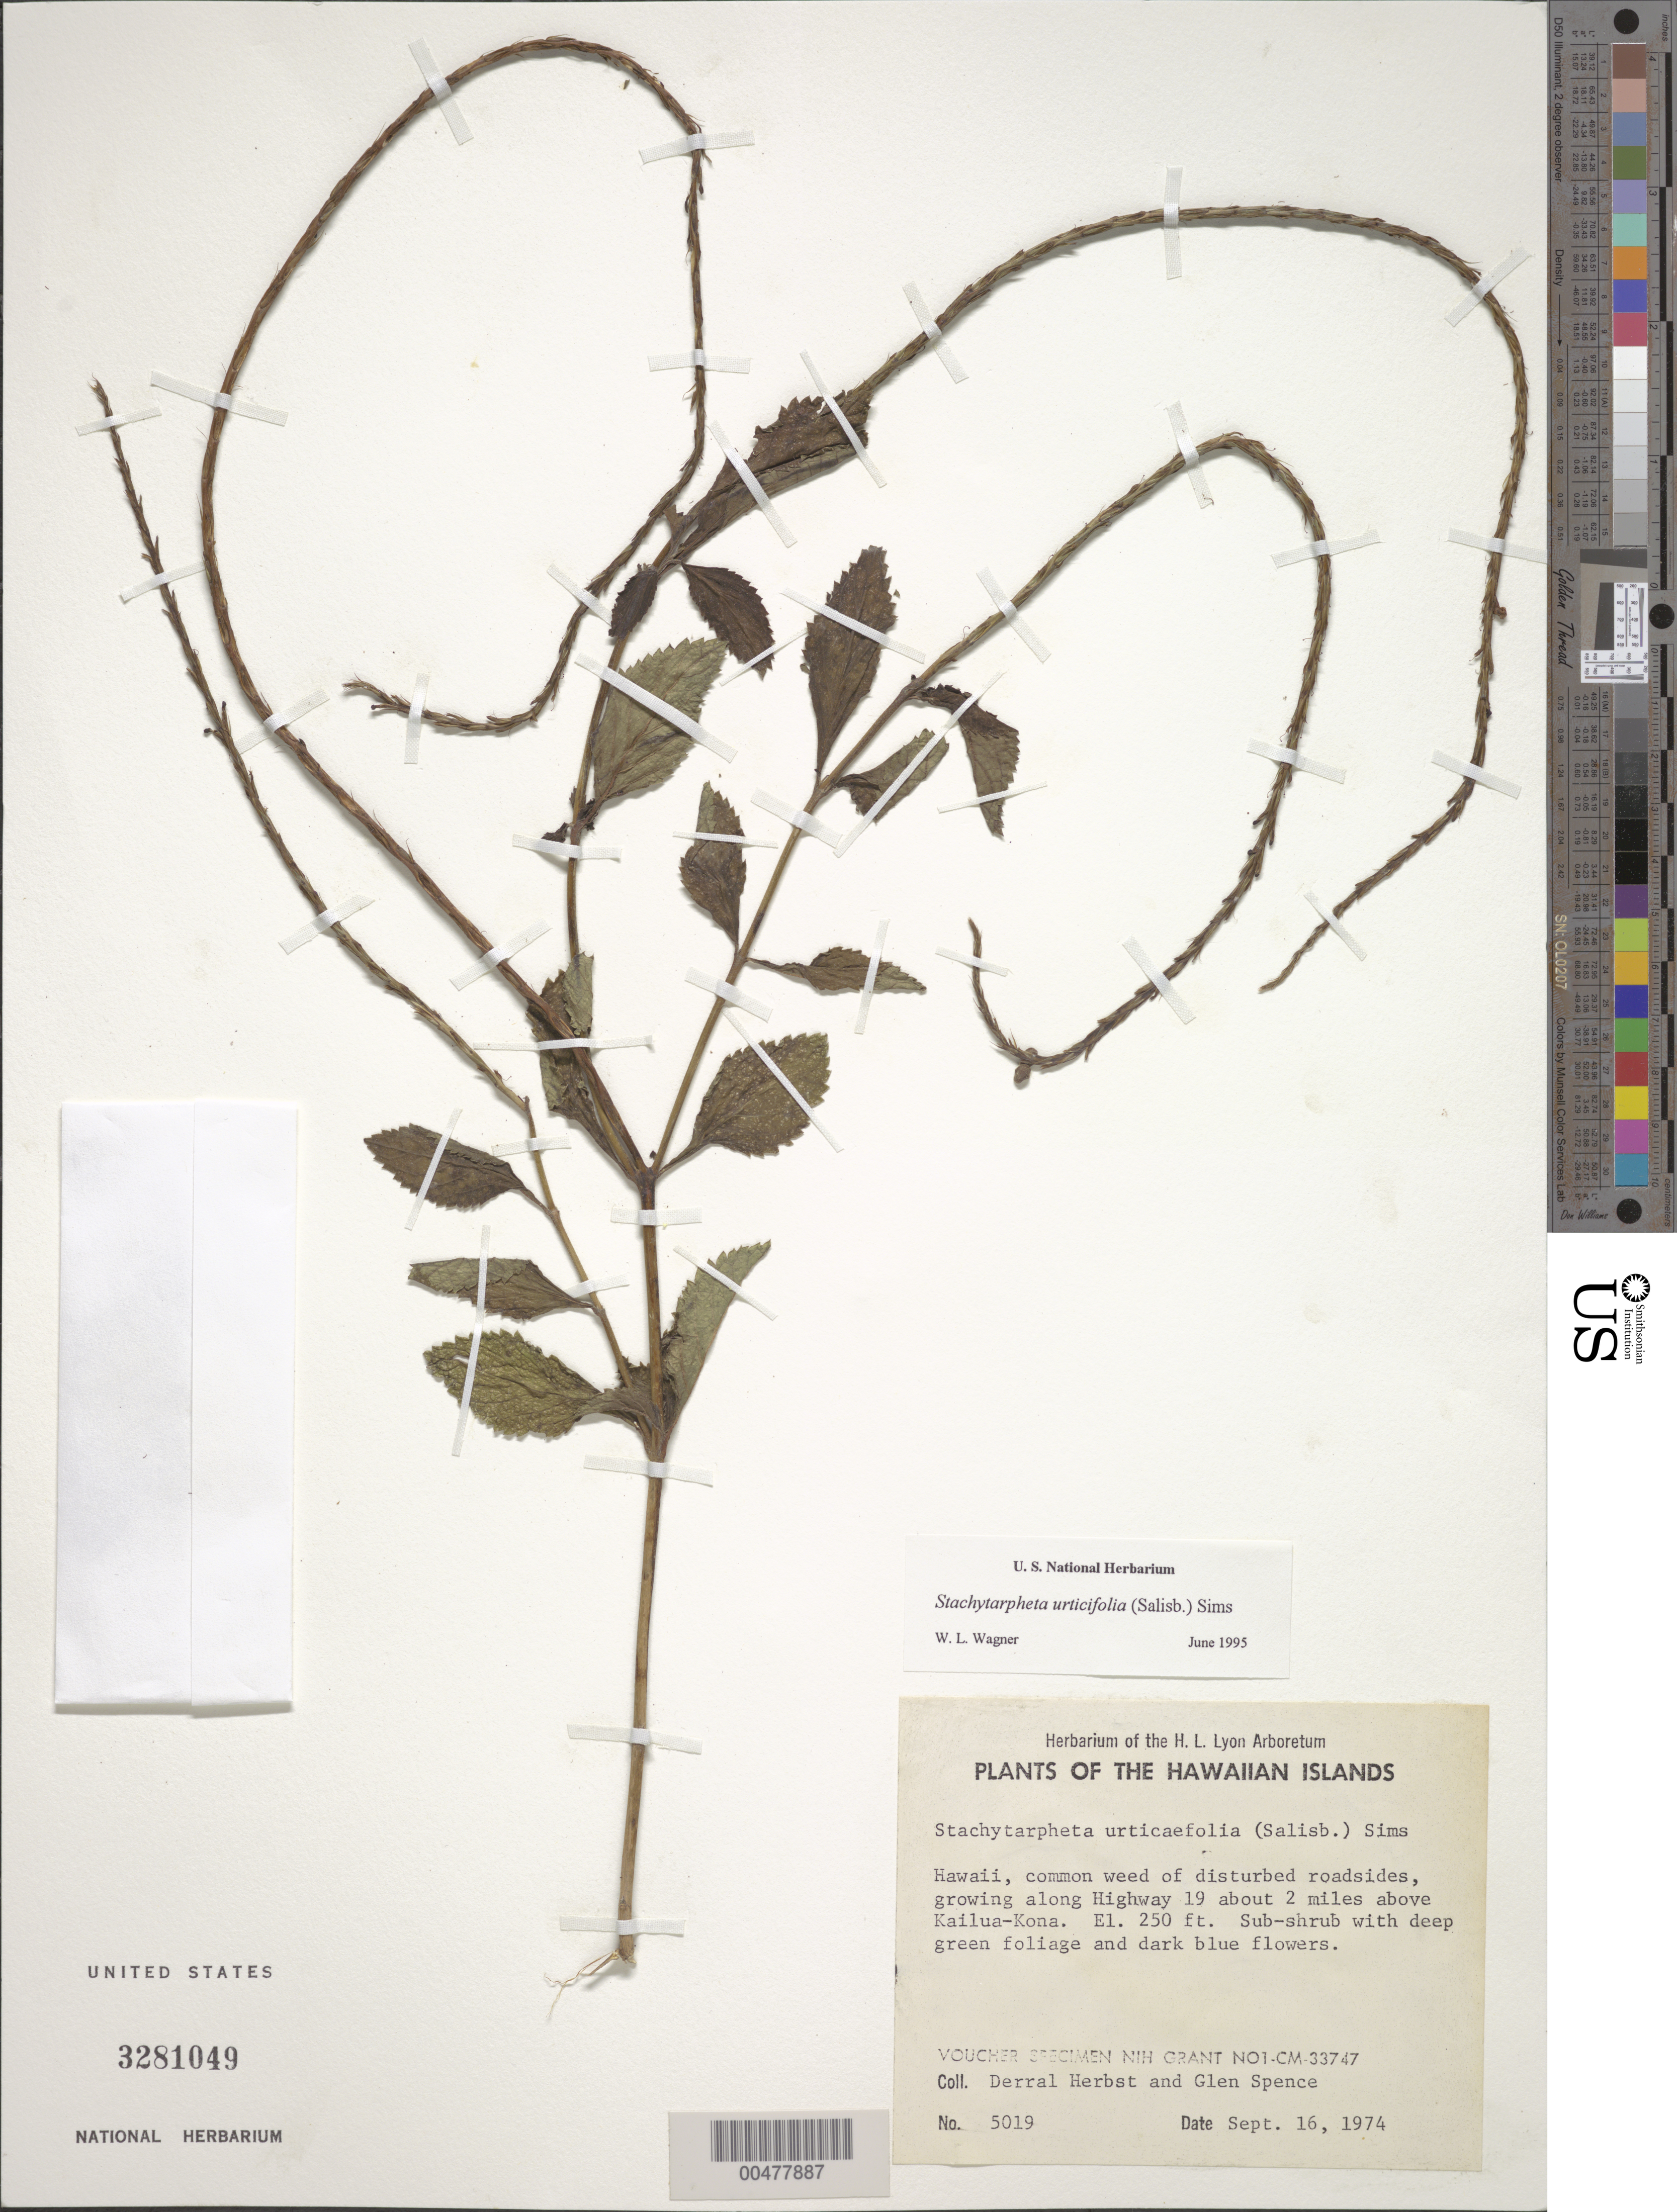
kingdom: Plantae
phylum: Tracheophyta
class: Magnoliopsida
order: Lamiales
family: Verbenaceae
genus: Stachytarpheta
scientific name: Stachytarpheta urticifolia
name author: Sims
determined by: Wagner, W. L., (BOT), Smithsonian Institution - National Museum of Natural History (UNITED STATES)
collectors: D. R. Herbst & G. Spence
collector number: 5019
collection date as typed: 16 Sep 1974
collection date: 1974-09-16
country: United States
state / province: Hawaii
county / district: Hawaii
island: Hawaii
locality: Along Hwy 19 about 2 mi above Kailua-Kona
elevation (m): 76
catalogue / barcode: US 3281049